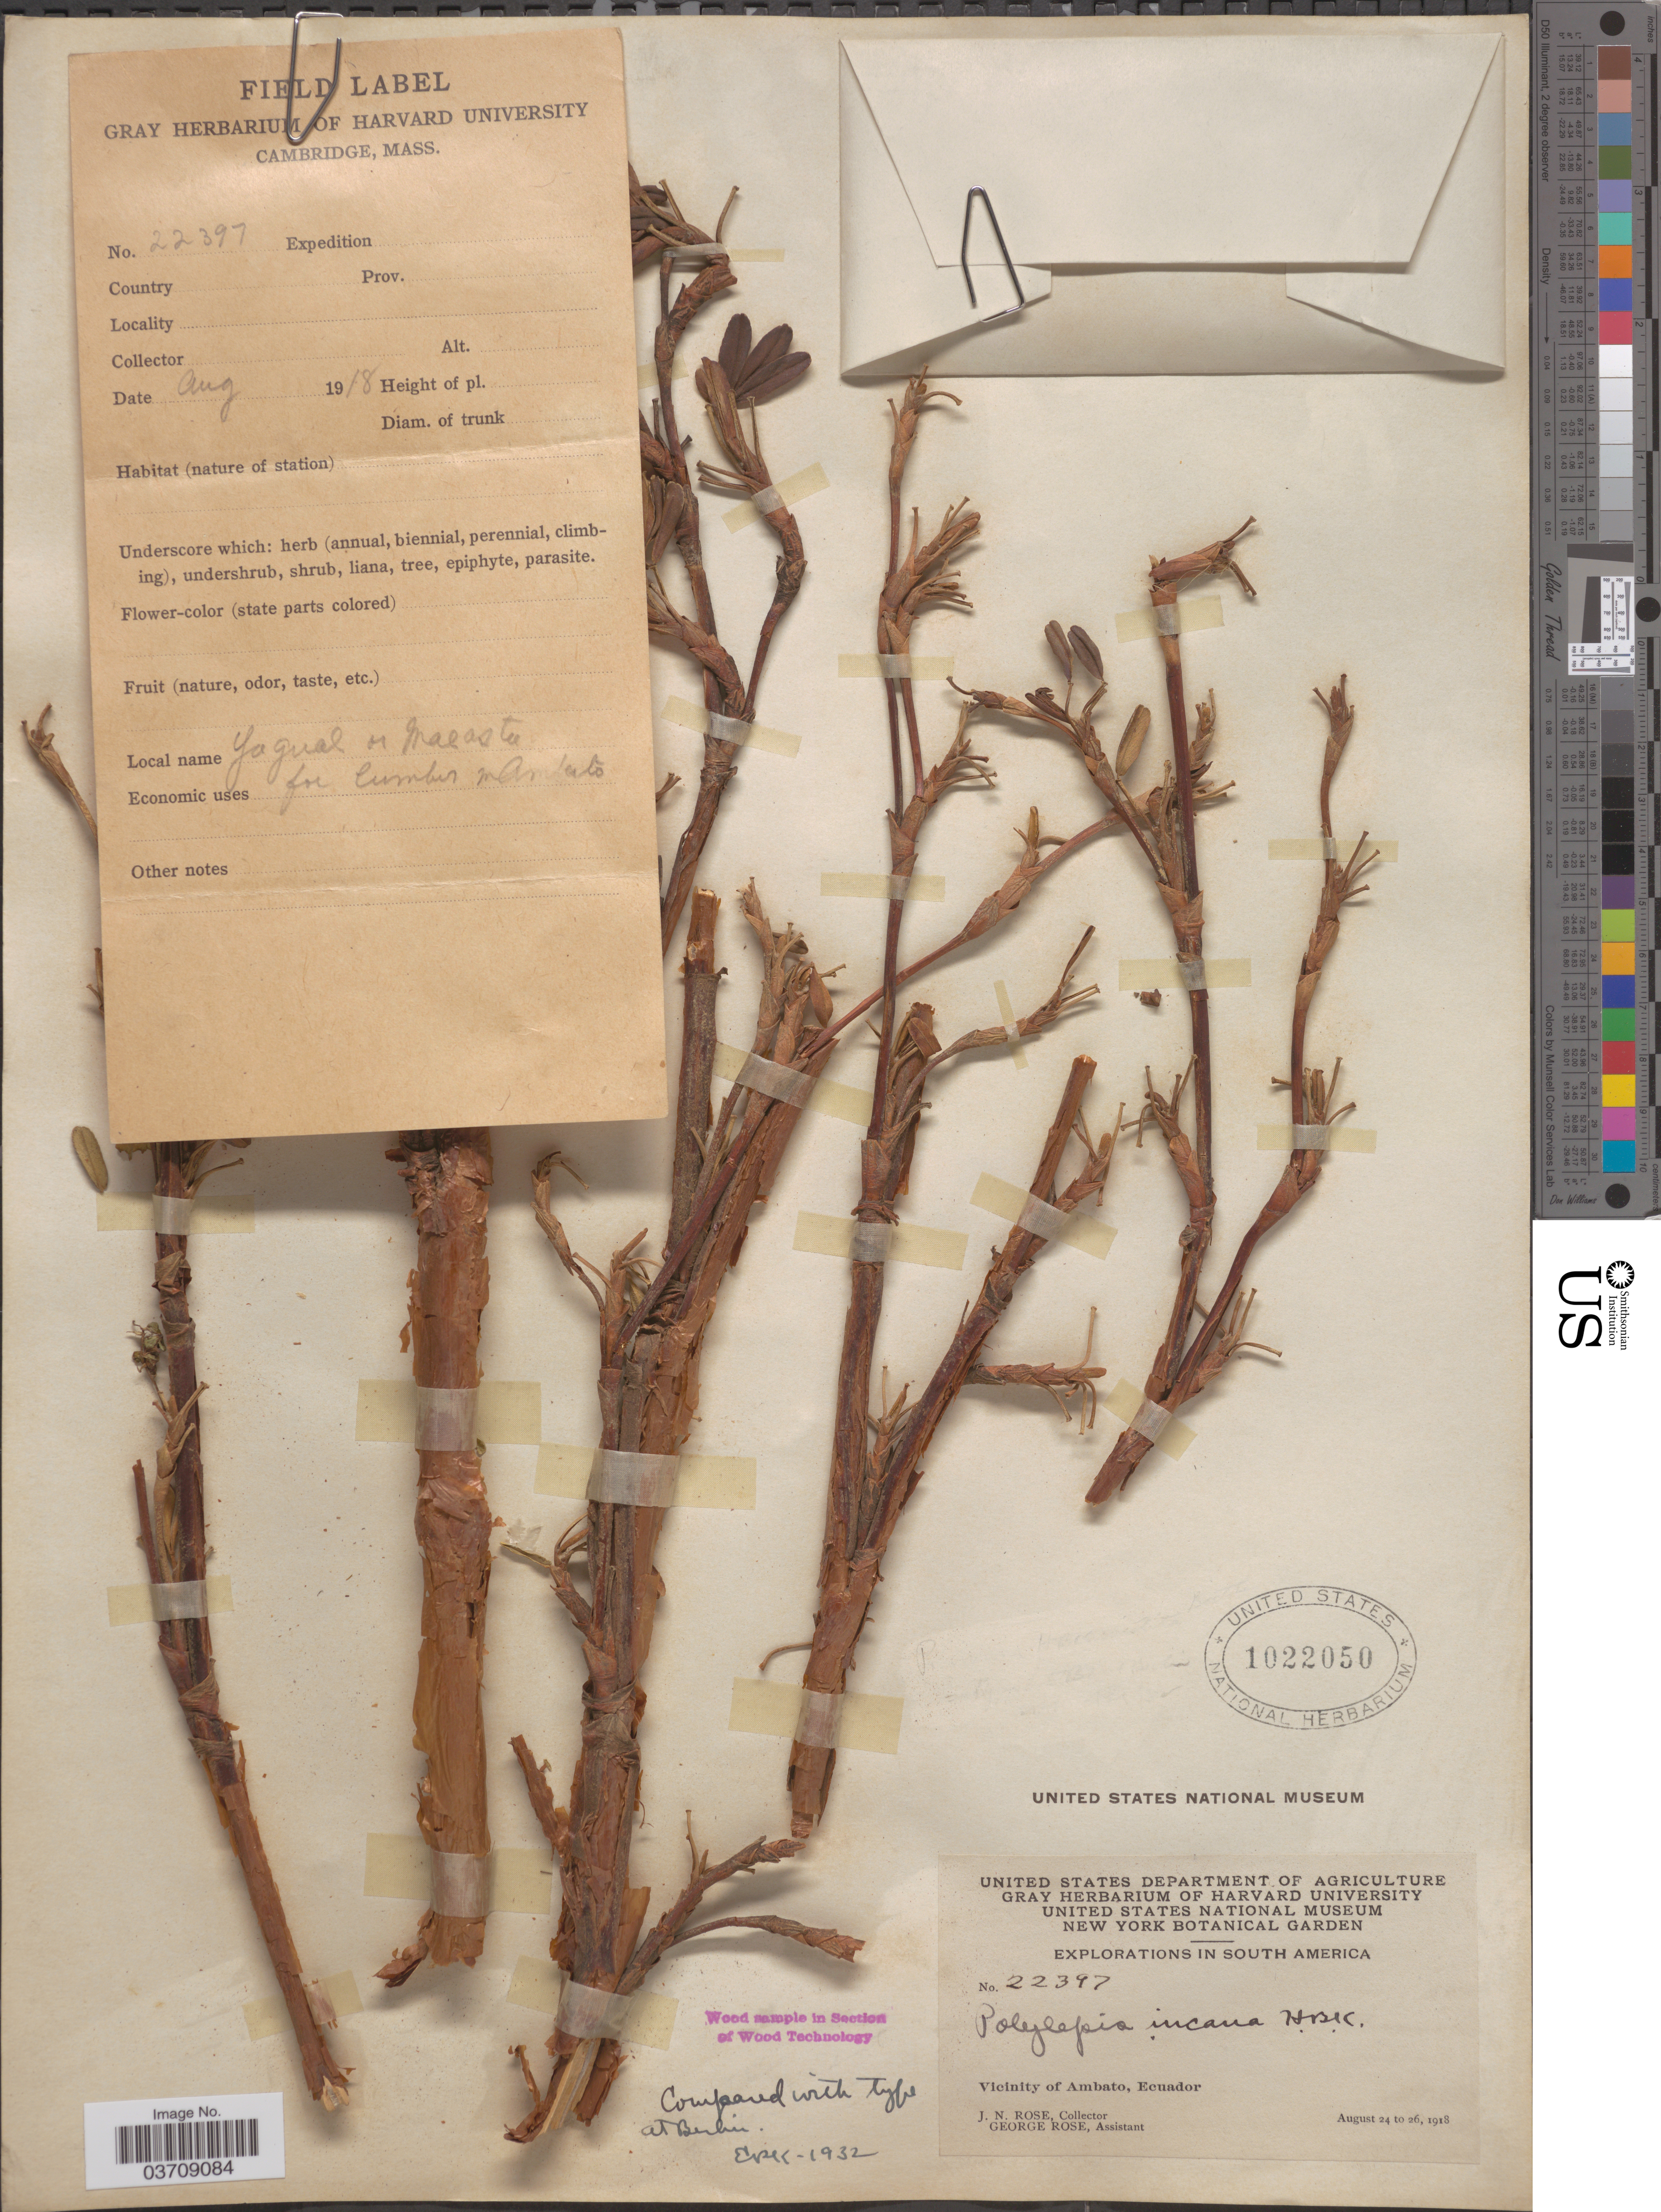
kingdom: Plantae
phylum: Tracheophyta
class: Magnoliopsida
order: Rosales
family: Rosaceae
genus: Polylepis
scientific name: Polylepis incana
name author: Kunth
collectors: J. N. Rose & G. Rose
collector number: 22397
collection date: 1918-08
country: Ecuador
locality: Vicinity of Ambato.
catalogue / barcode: US 1022050